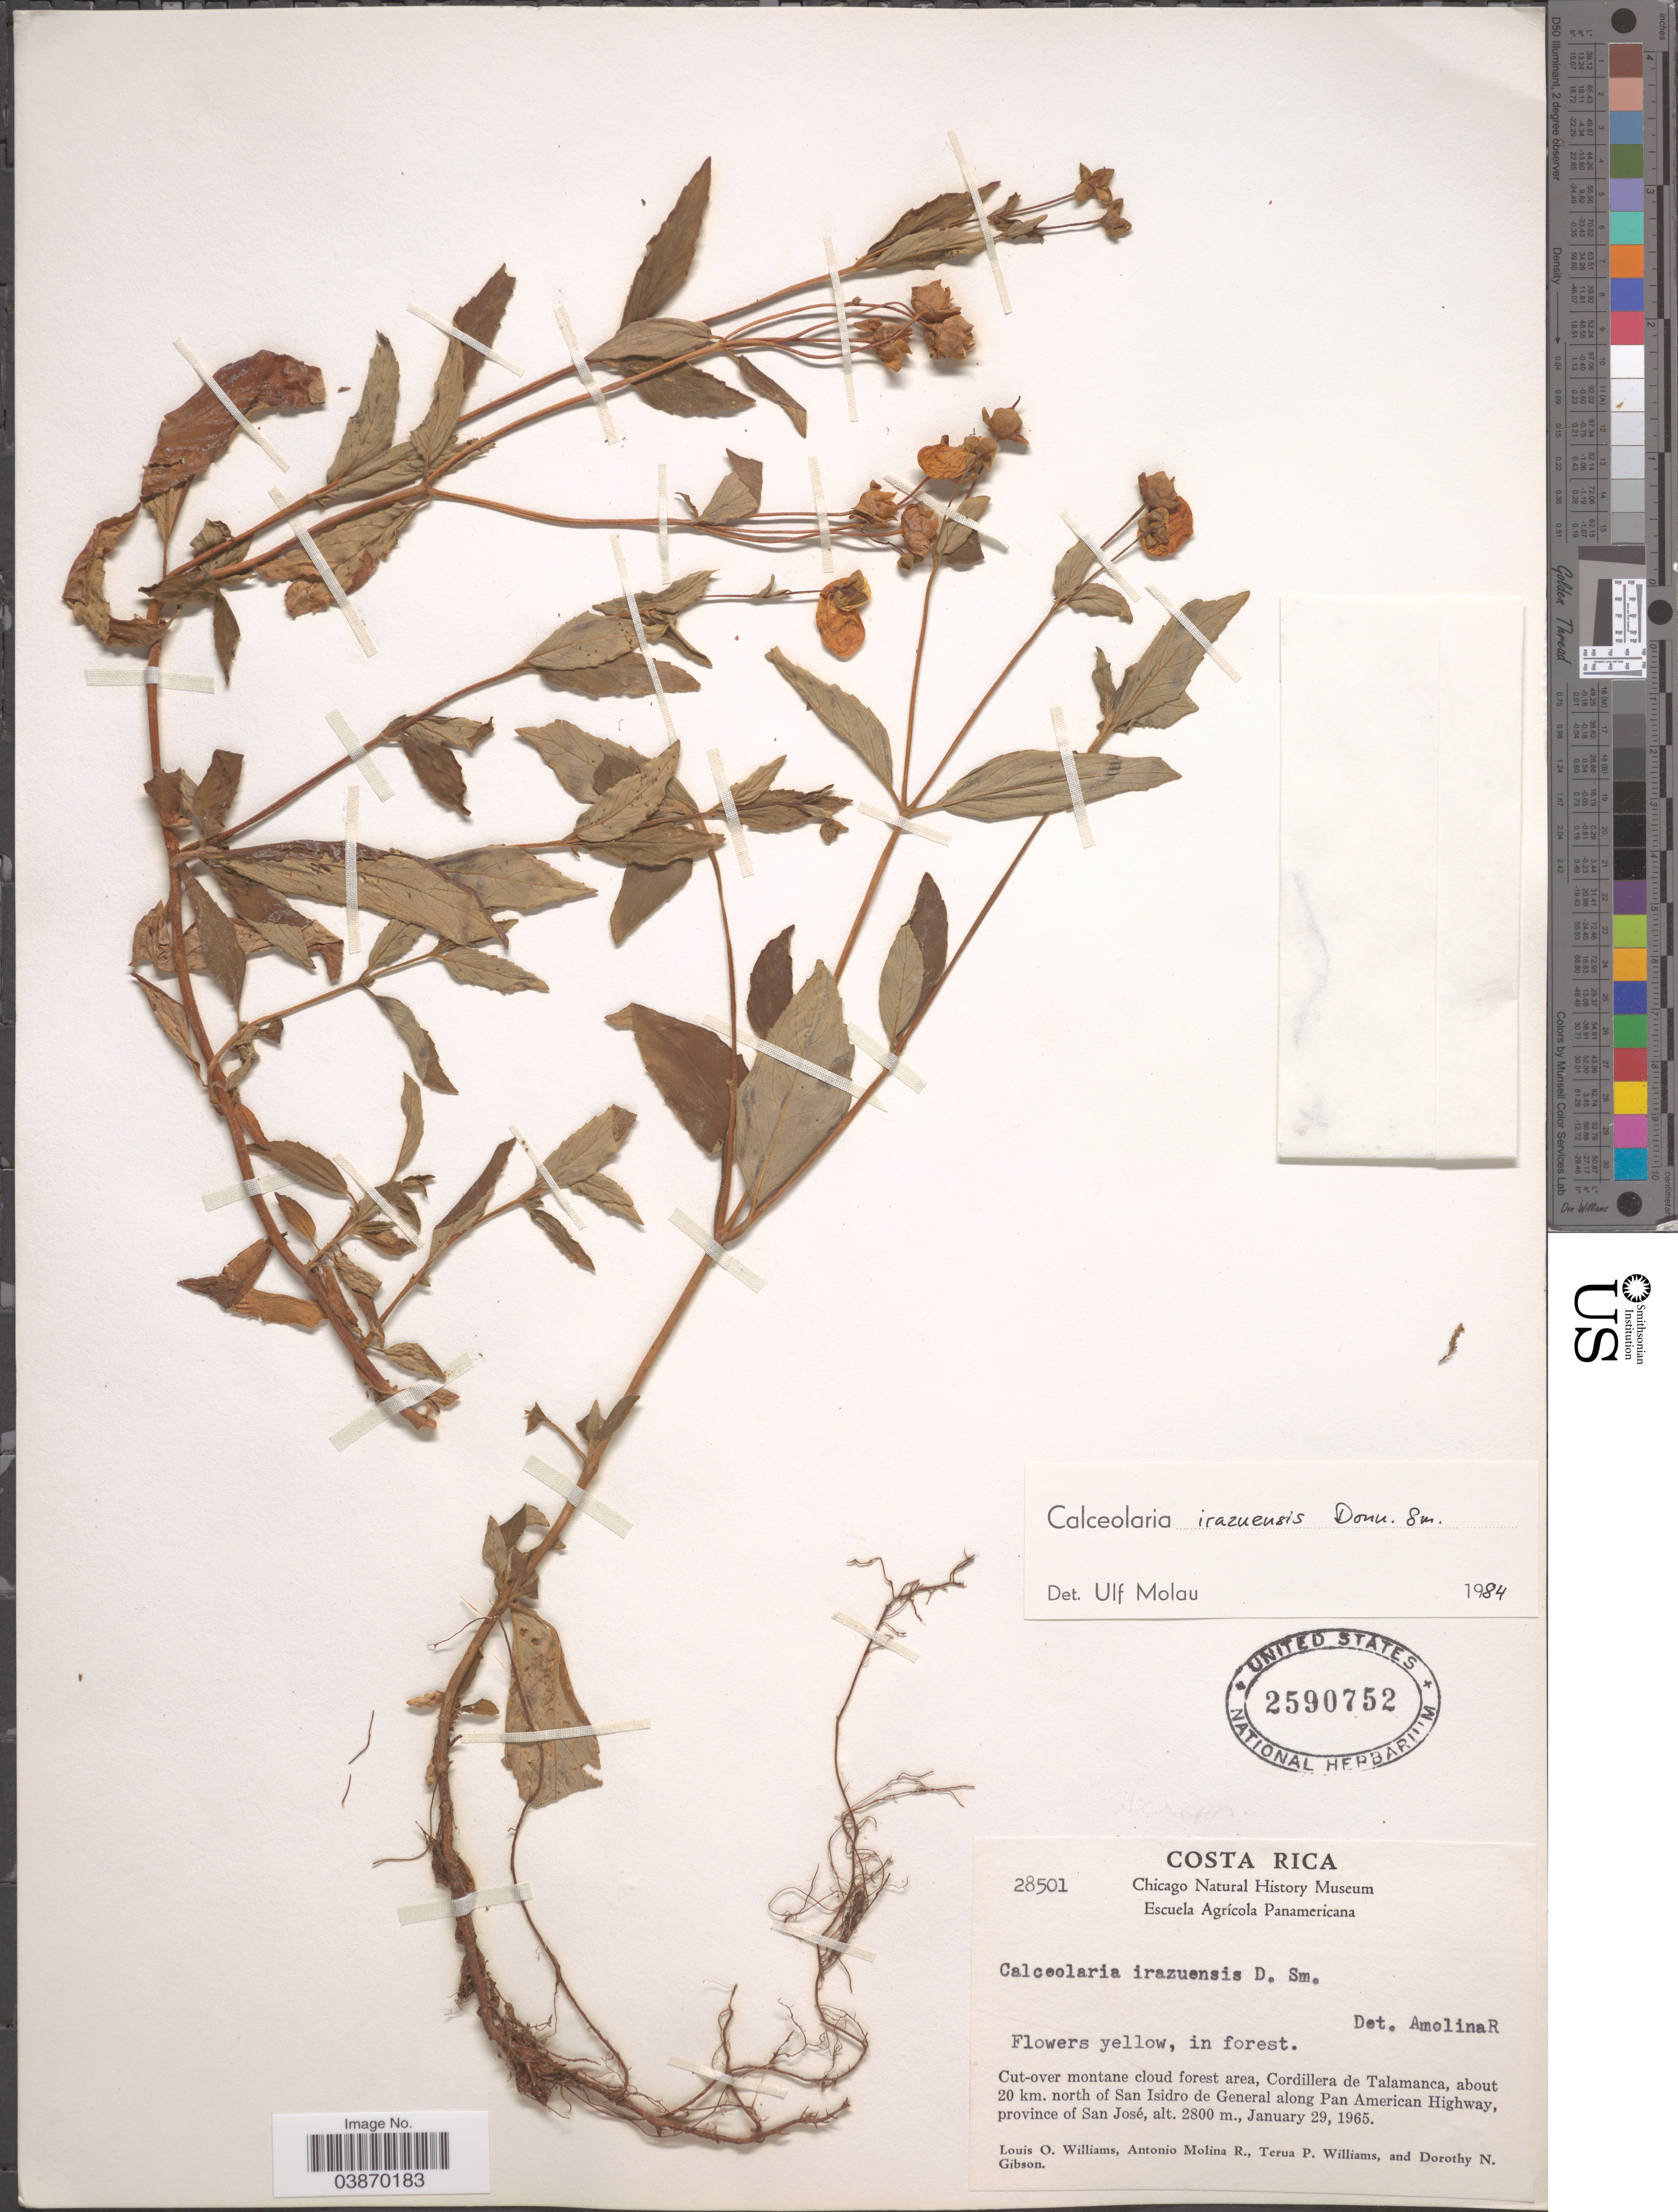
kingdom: Plantae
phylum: Tracheophyta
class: Magnoliopsida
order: Lamiales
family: Calceolariaceae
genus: Calceolaria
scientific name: Calceolaria irazuensis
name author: Donn. Sm.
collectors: L. O. Williams, A. Molina R., T. Williams & D. N. Gibson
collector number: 28501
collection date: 1965-01-29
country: Costa Rica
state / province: San José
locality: Cordillera de Talamanca, about 20 km. north of San Isidro de General along Pan American Highway.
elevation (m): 2800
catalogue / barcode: US 2590752